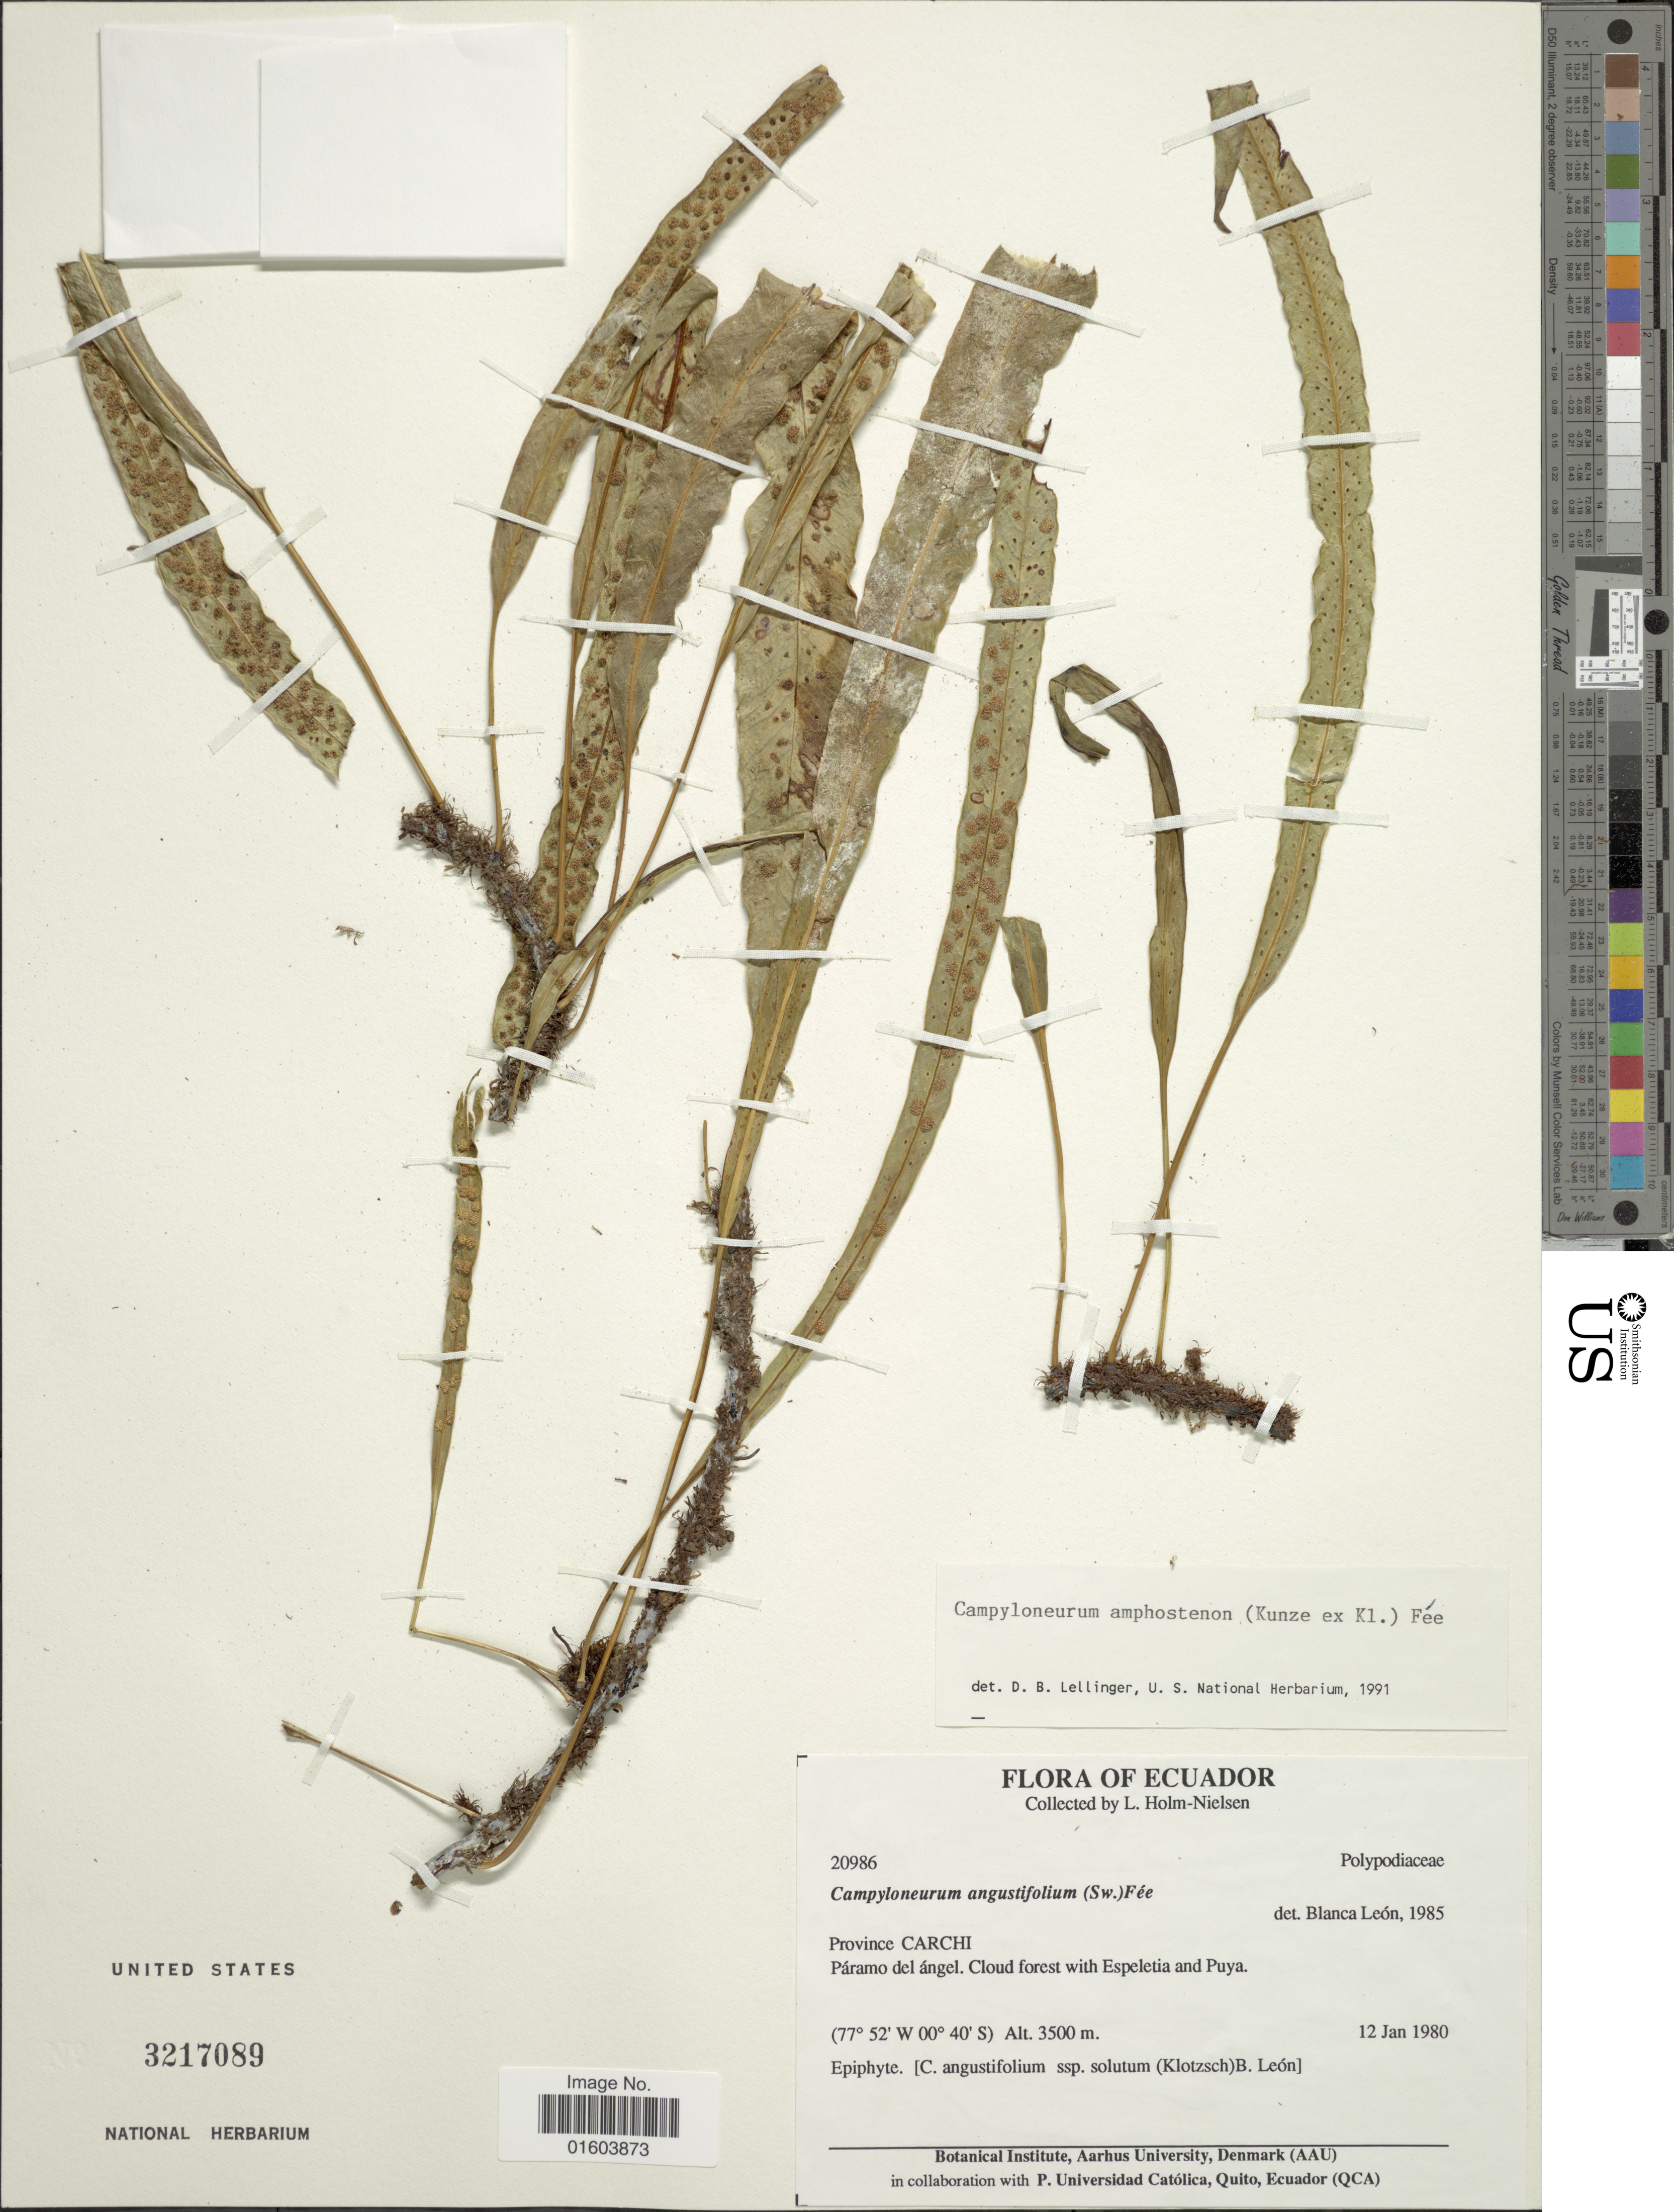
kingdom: Plantae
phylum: Tracheophyta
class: Polypodiopsida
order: Polypodiales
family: Polypodiaceae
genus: Campyloneurum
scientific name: Campyloneurum amphostenon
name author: (Kunze ex Klotzsch) Fée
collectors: L. B. Holm-Nielsen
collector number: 20986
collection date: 1980-01-12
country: Ecuador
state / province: Carchi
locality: Province Carchi, Paramo del angel.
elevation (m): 3500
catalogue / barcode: US 3217089